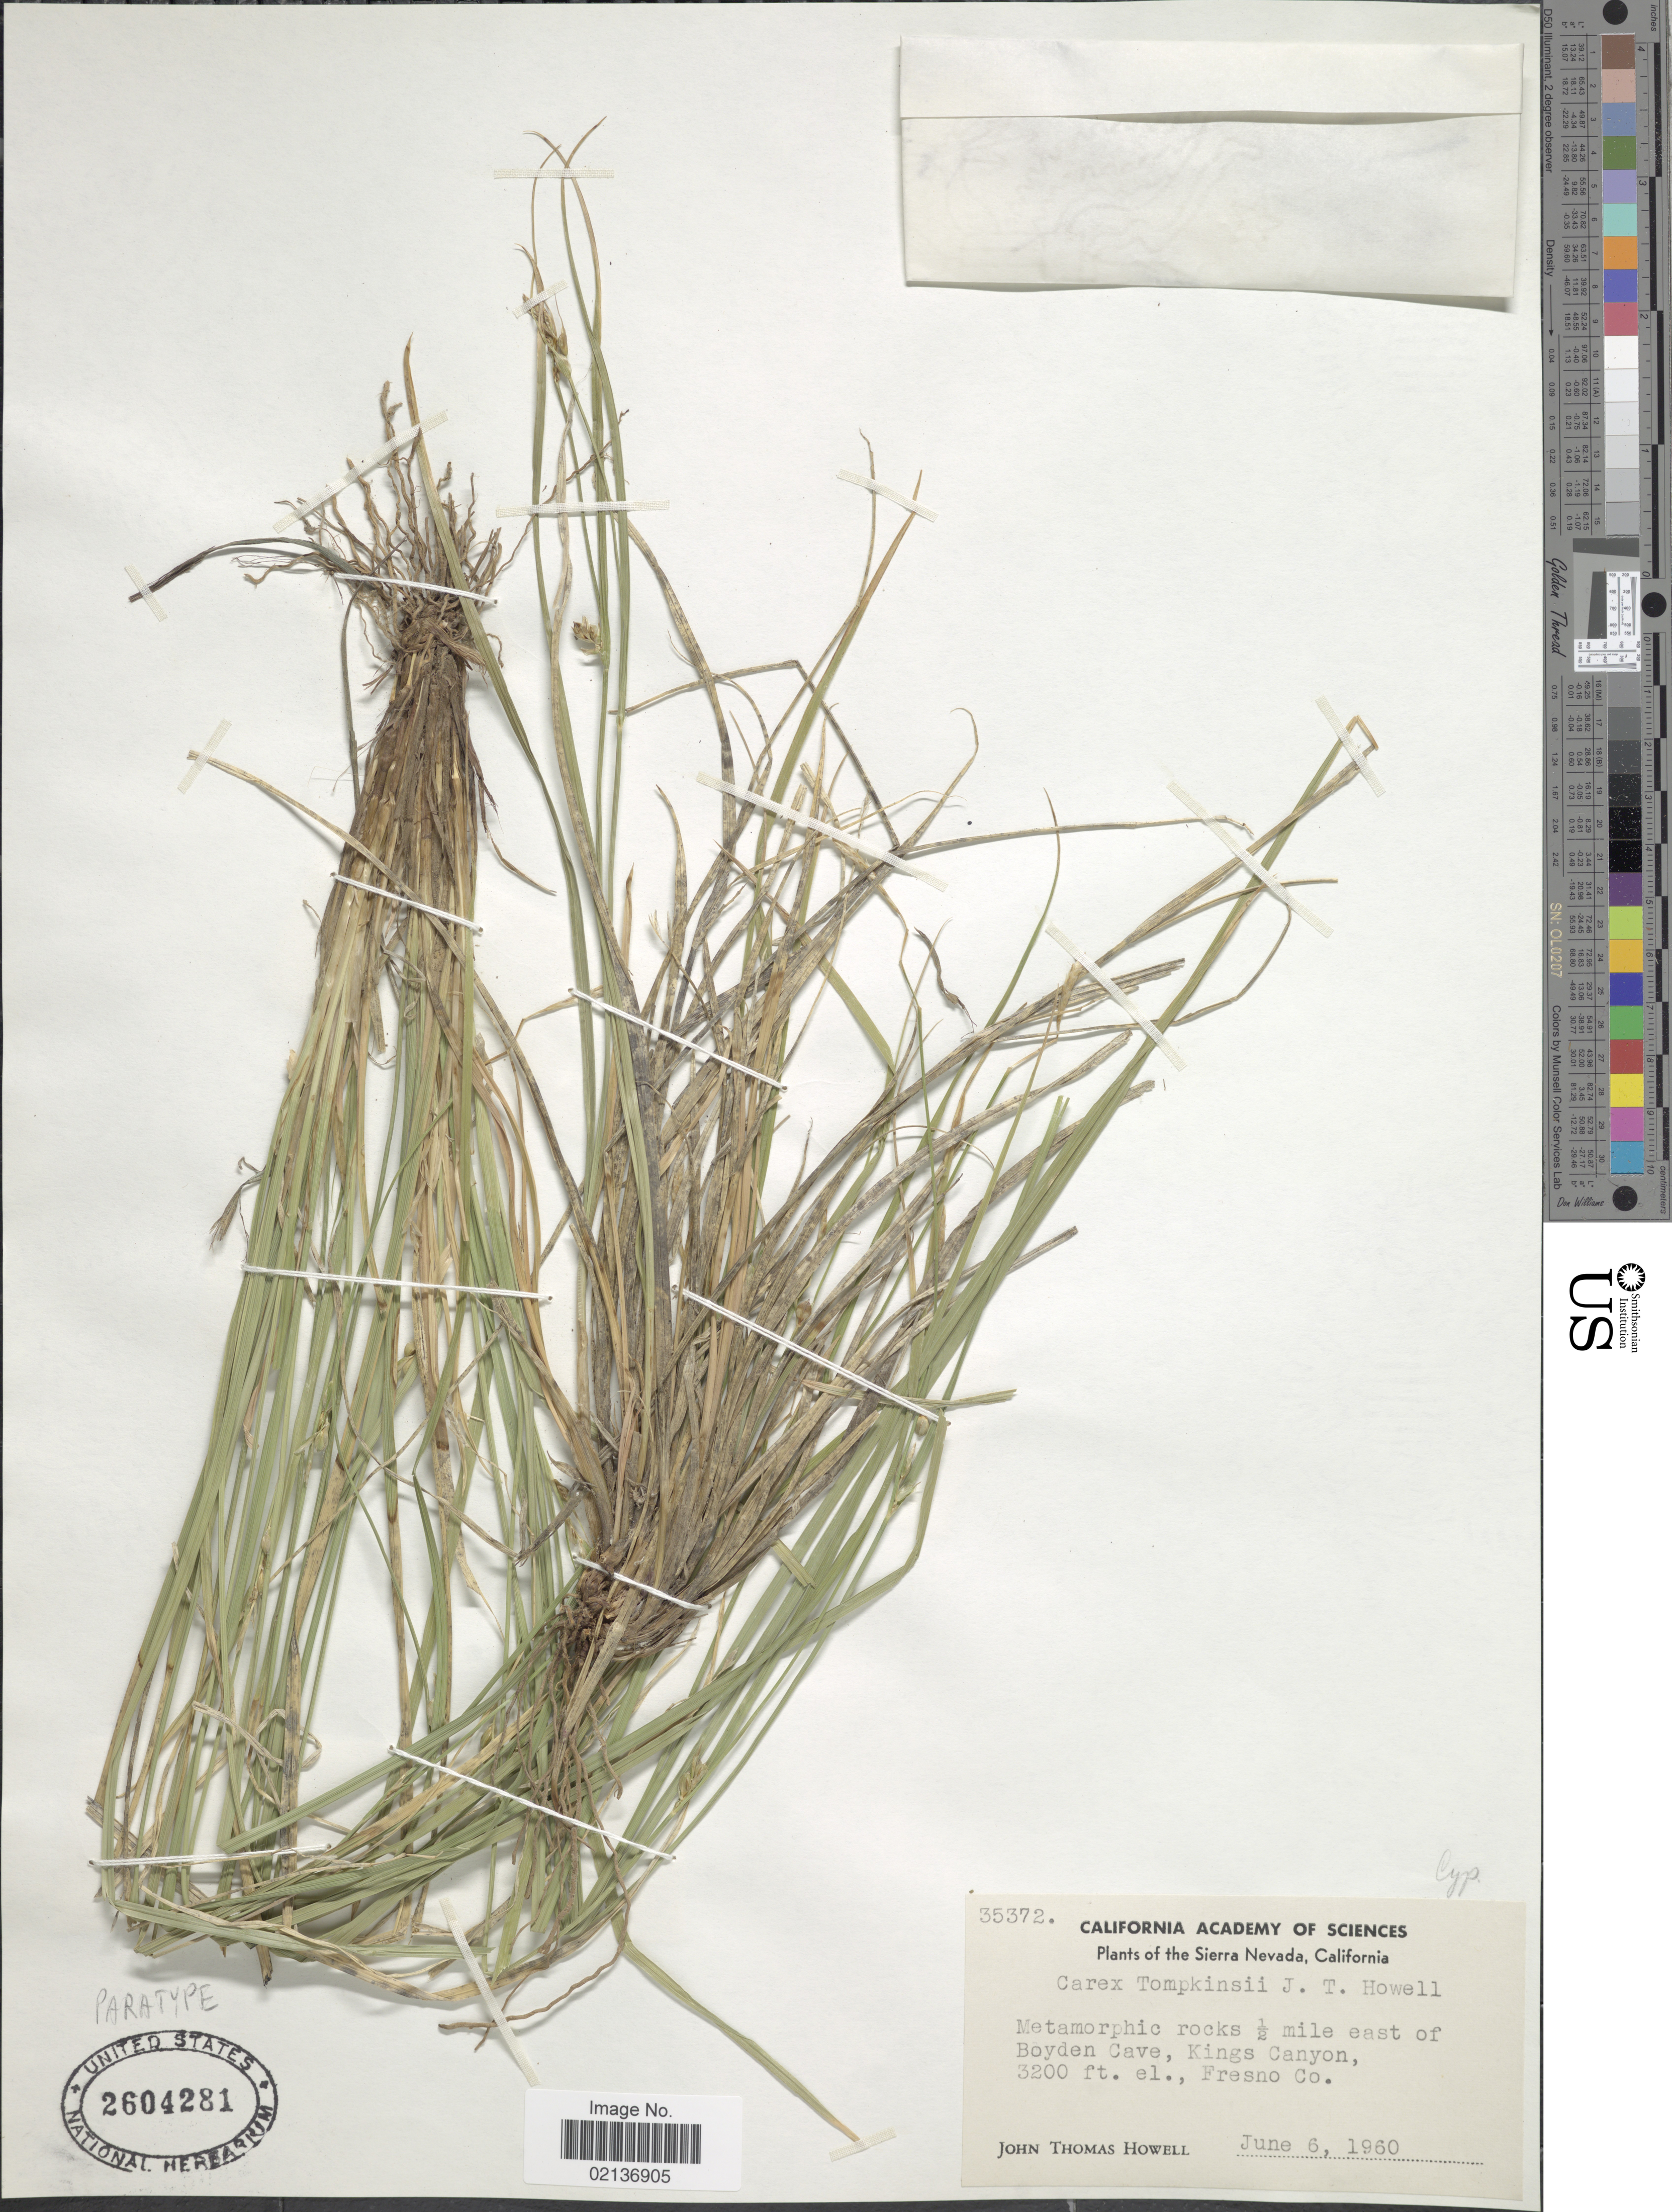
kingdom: Plantae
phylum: Tracheophyta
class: Liliopsida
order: Poales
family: Cyperaceae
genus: Carex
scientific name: Carex tompkinsii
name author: J.T. Howell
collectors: J. T. Howell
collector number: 35372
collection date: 1960-06-06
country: United States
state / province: California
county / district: Fresno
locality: Sierra Nevada, ½ mile east of Boyden Cave, Kings Canyon, Fresno Co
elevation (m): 975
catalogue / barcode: US 2604281